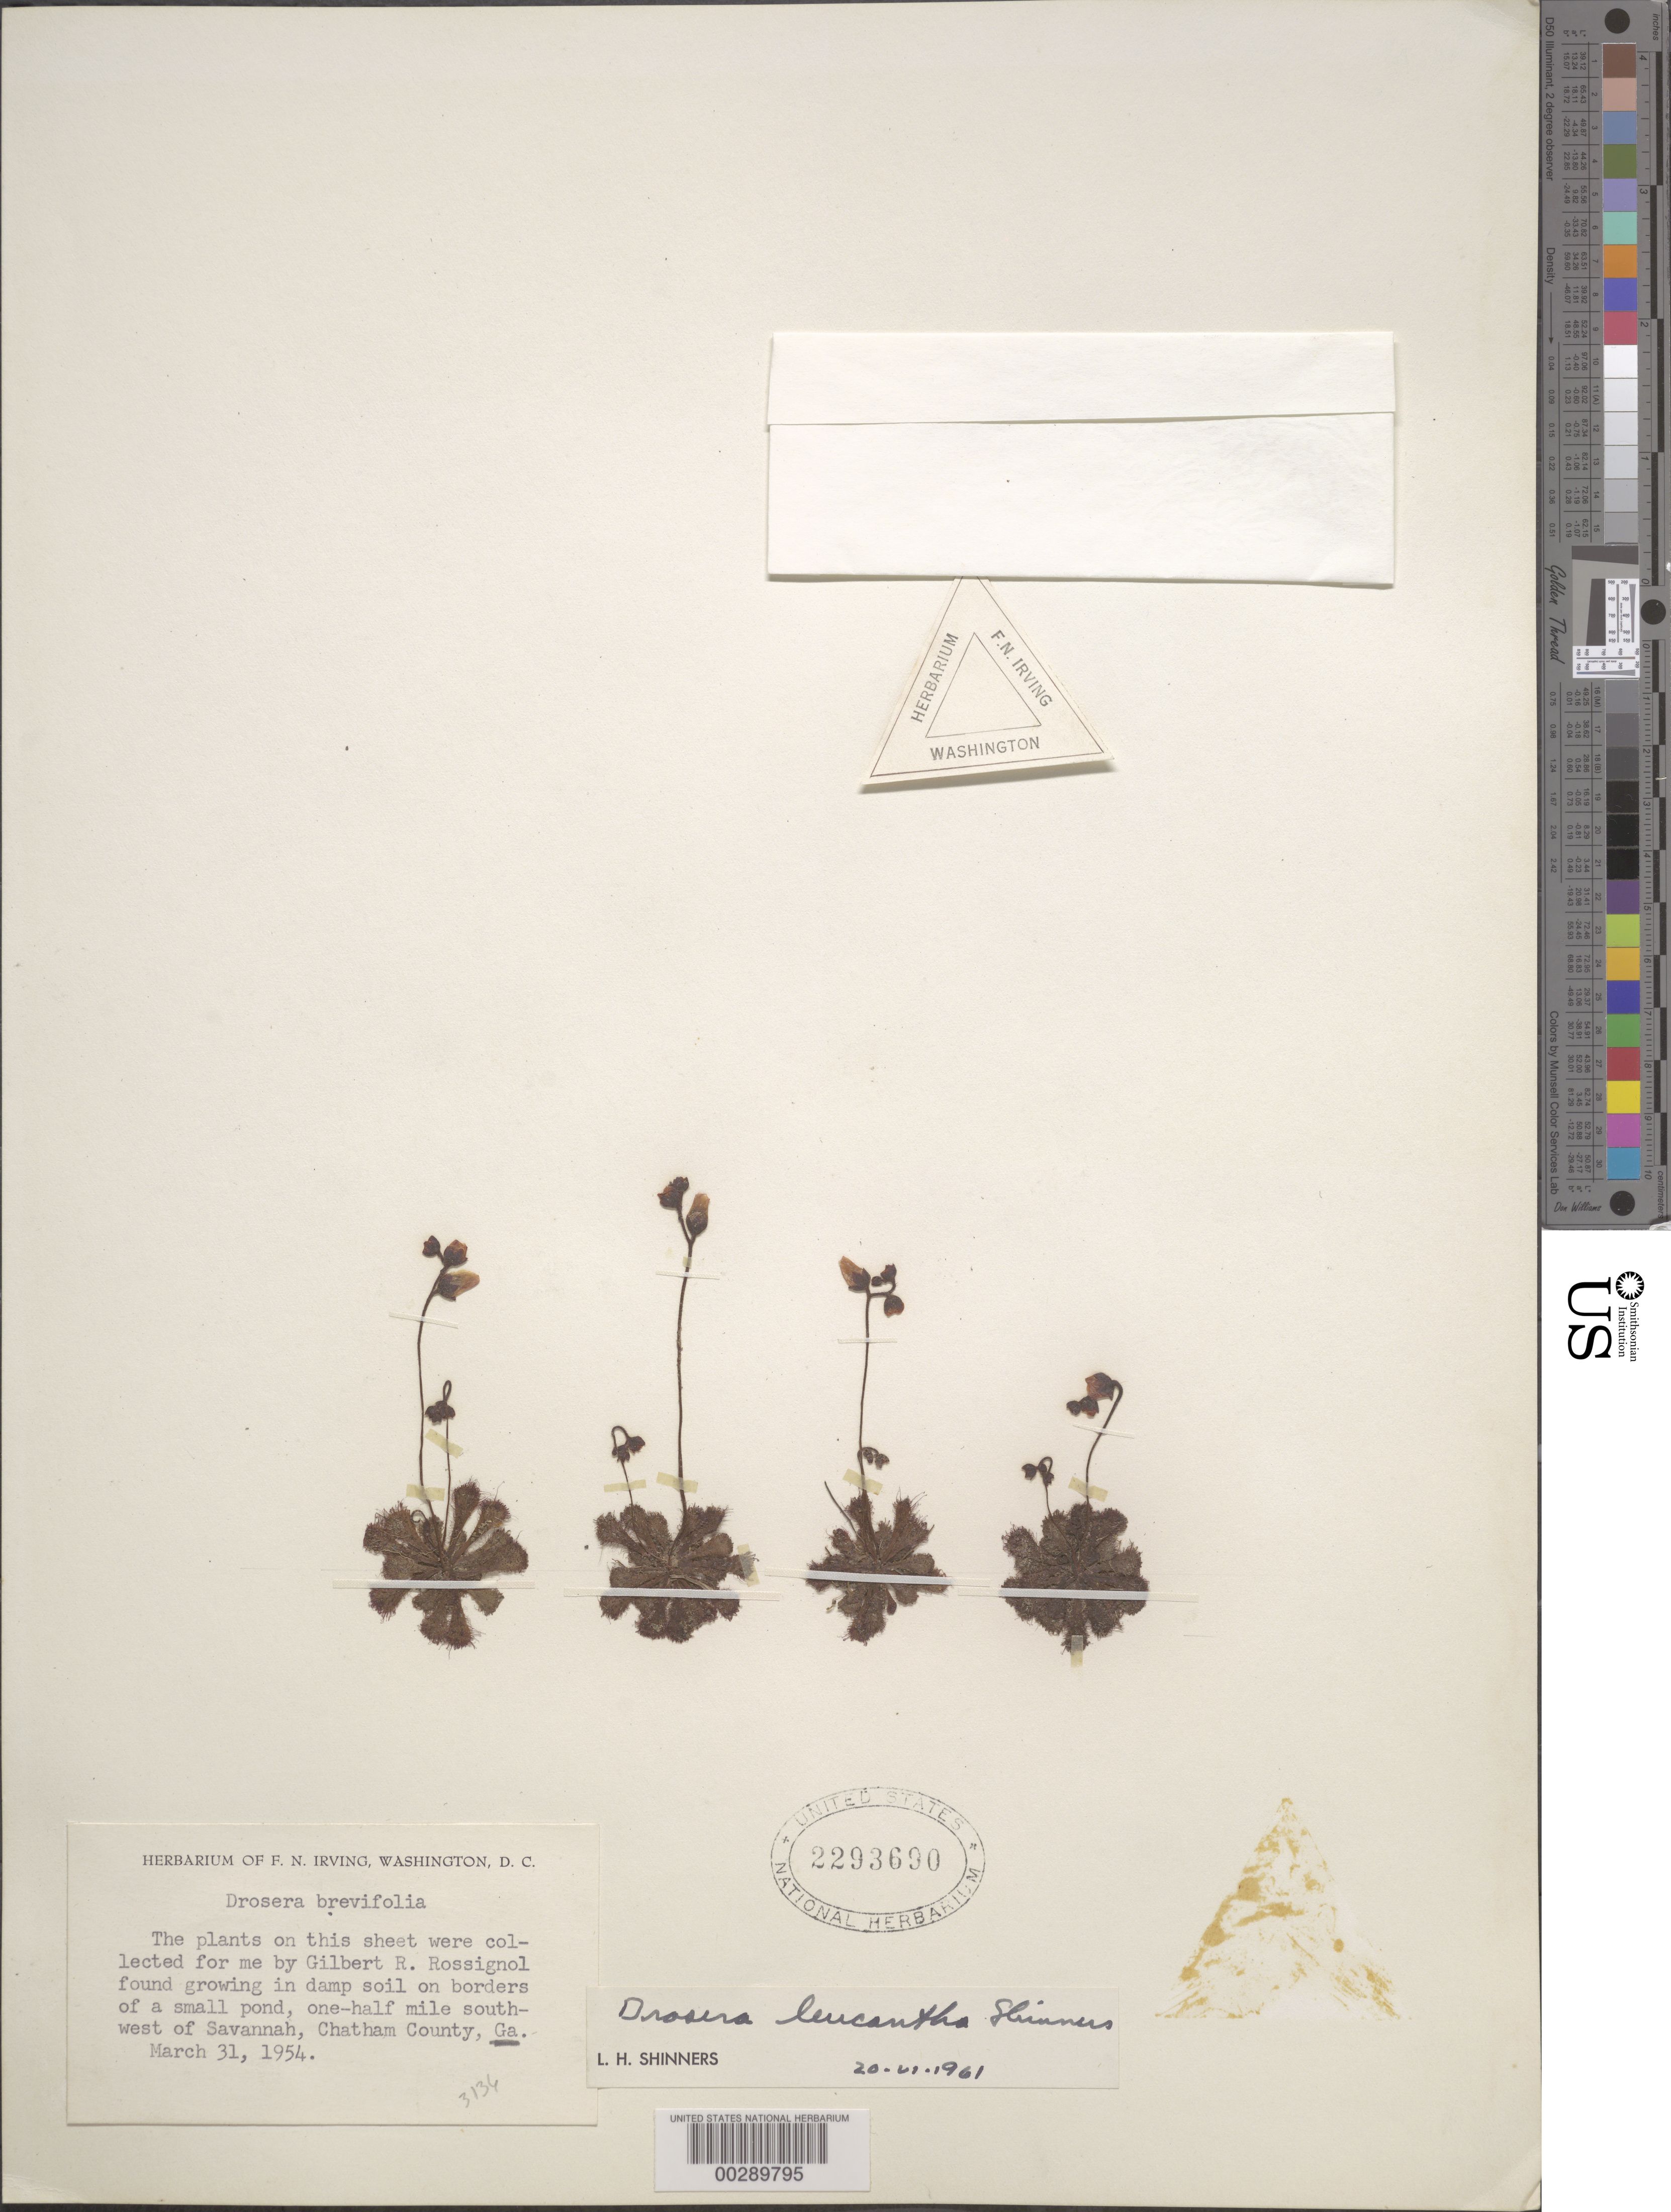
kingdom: Plantae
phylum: Tracheophyta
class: Magnoliopsida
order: Caryophyllales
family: Droseraceae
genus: Drosera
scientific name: Drosera leucantha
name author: Shinners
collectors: G. Rossignol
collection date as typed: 31 Mar 1954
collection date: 1954-03-31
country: United States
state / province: Georgia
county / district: Chatham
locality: Sw of savannah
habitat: Damp soil on edge of pond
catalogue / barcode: US 2293690